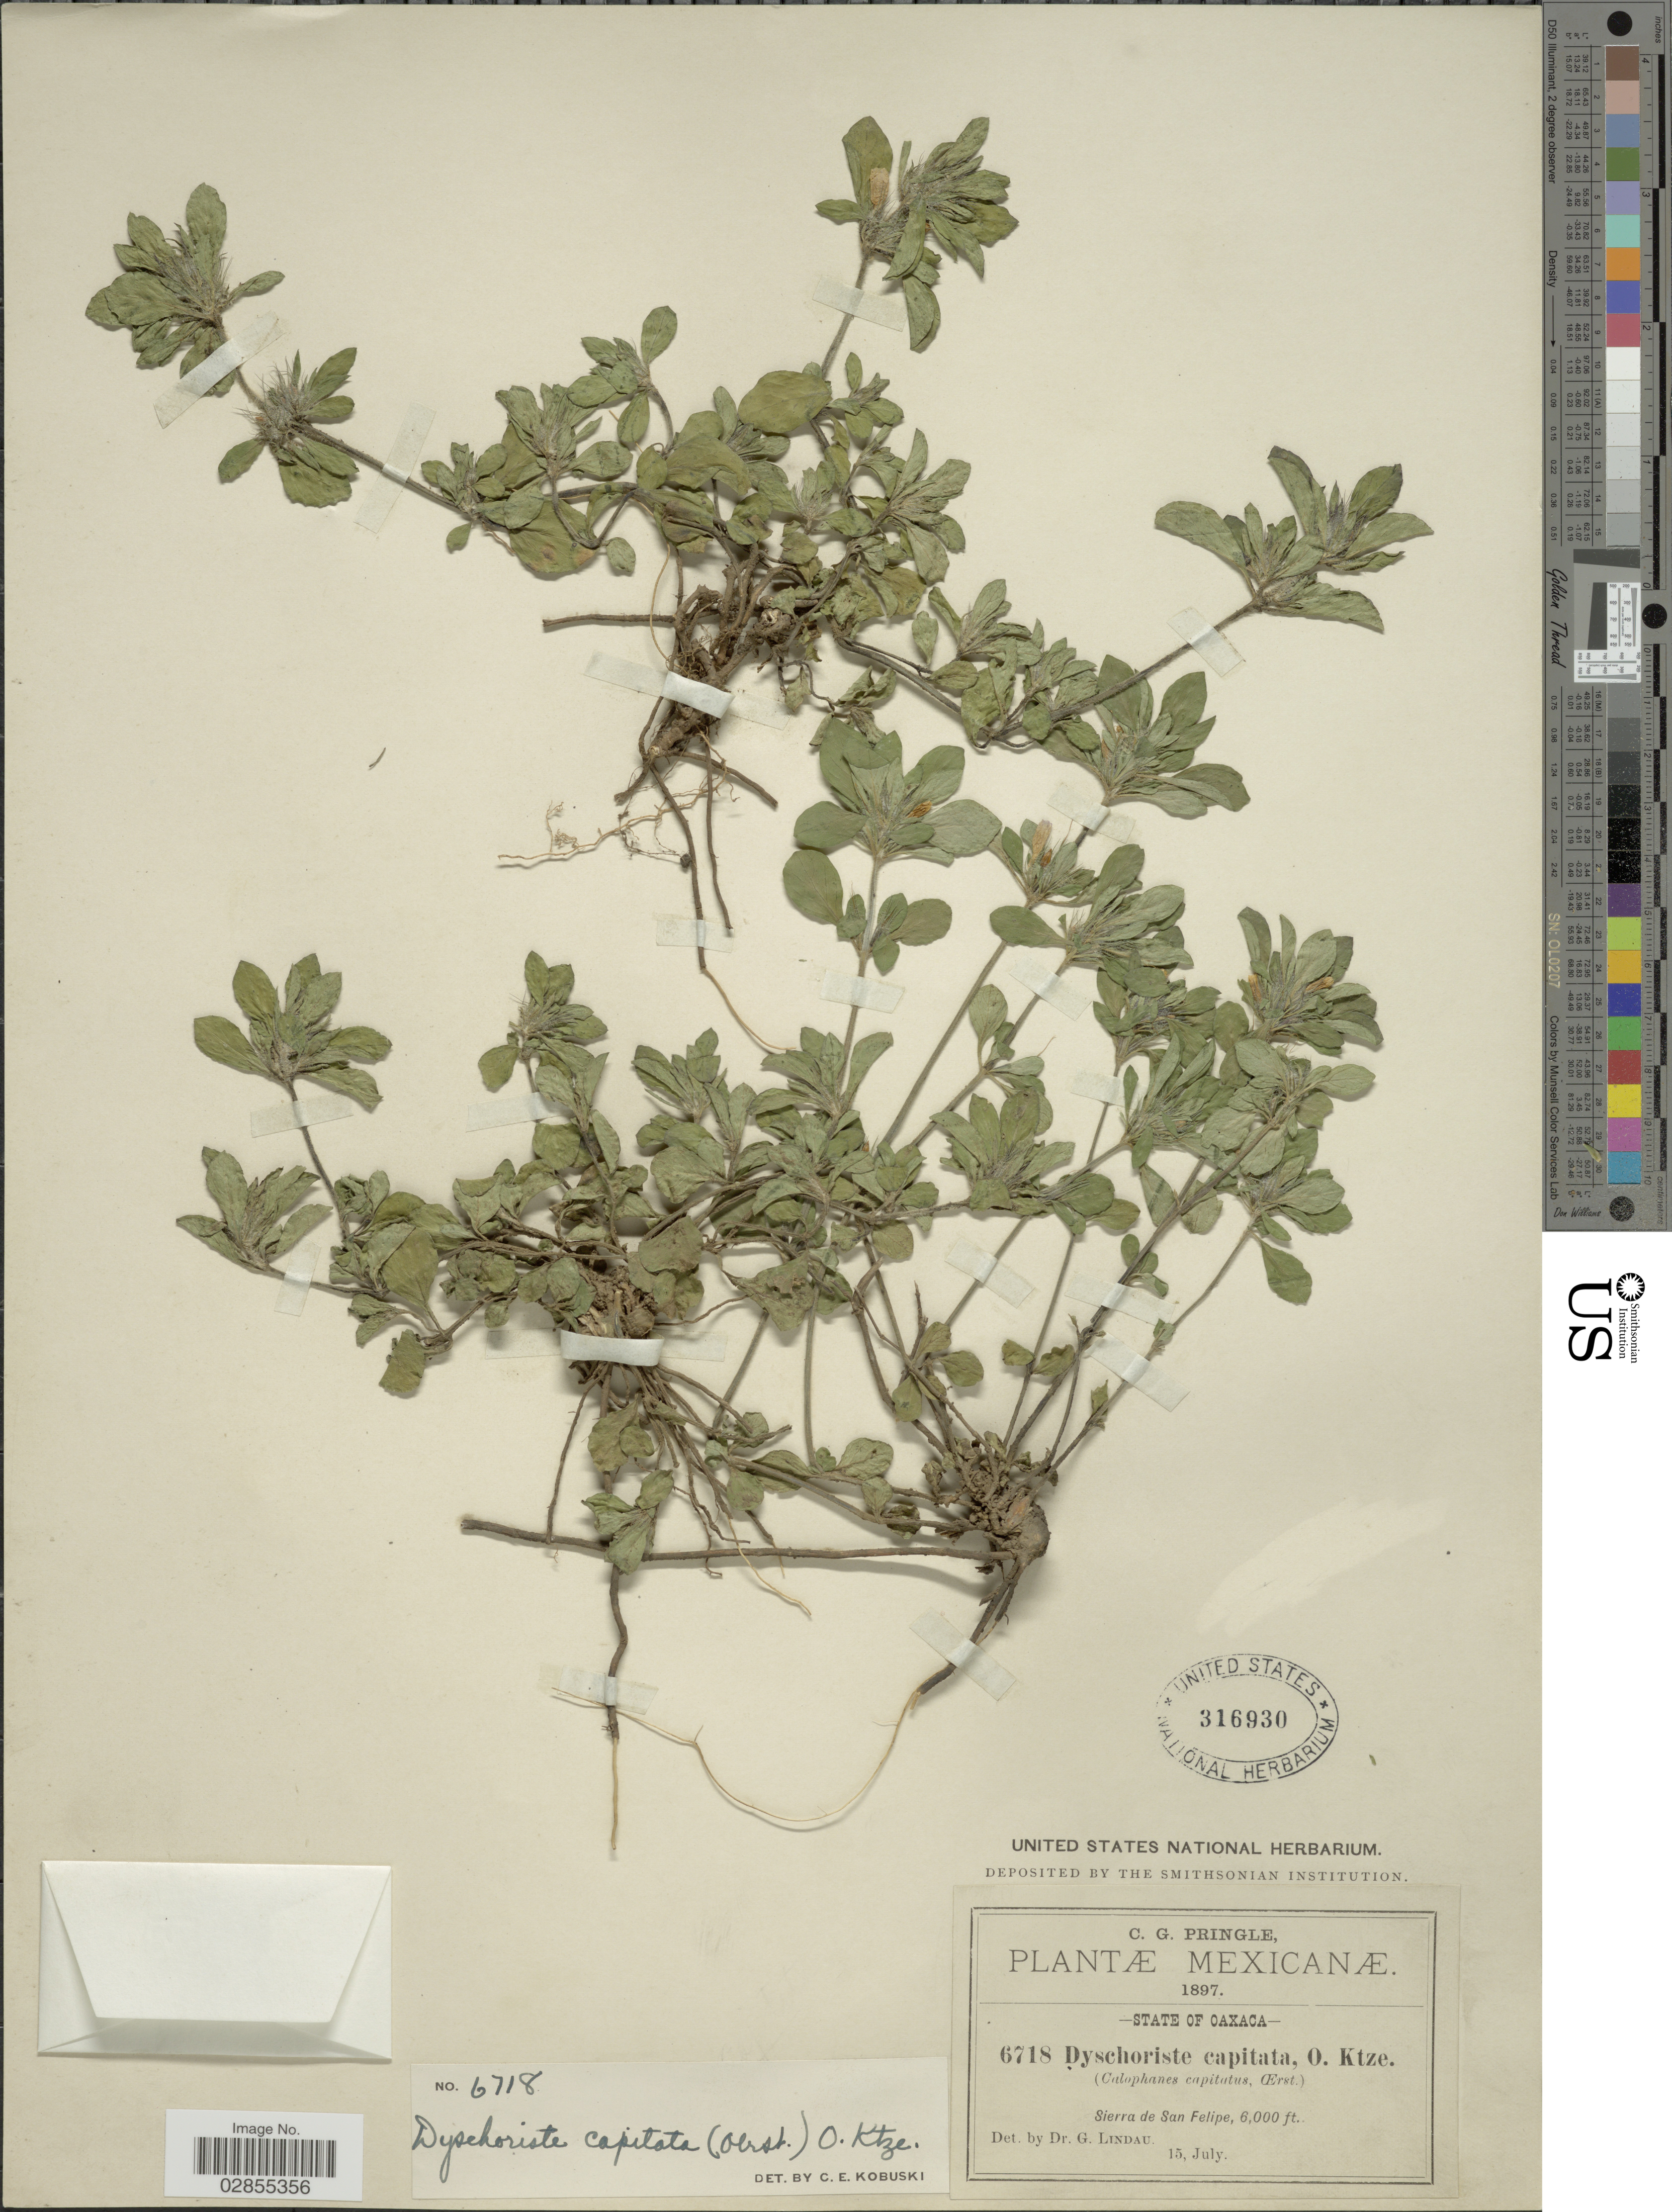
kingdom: Plantae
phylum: Tracheophyta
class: Magnoliopsida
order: Lamiales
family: Acanthaceae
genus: Dyschoriste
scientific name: Dyschoriste capitata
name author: (Oerst.) Kuntze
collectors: C. G. Pringle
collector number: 6718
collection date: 1897-07-15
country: Mexico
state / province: Oaxaca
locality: Sierra de San Felipe.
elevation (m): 1829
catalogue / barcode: US 316930